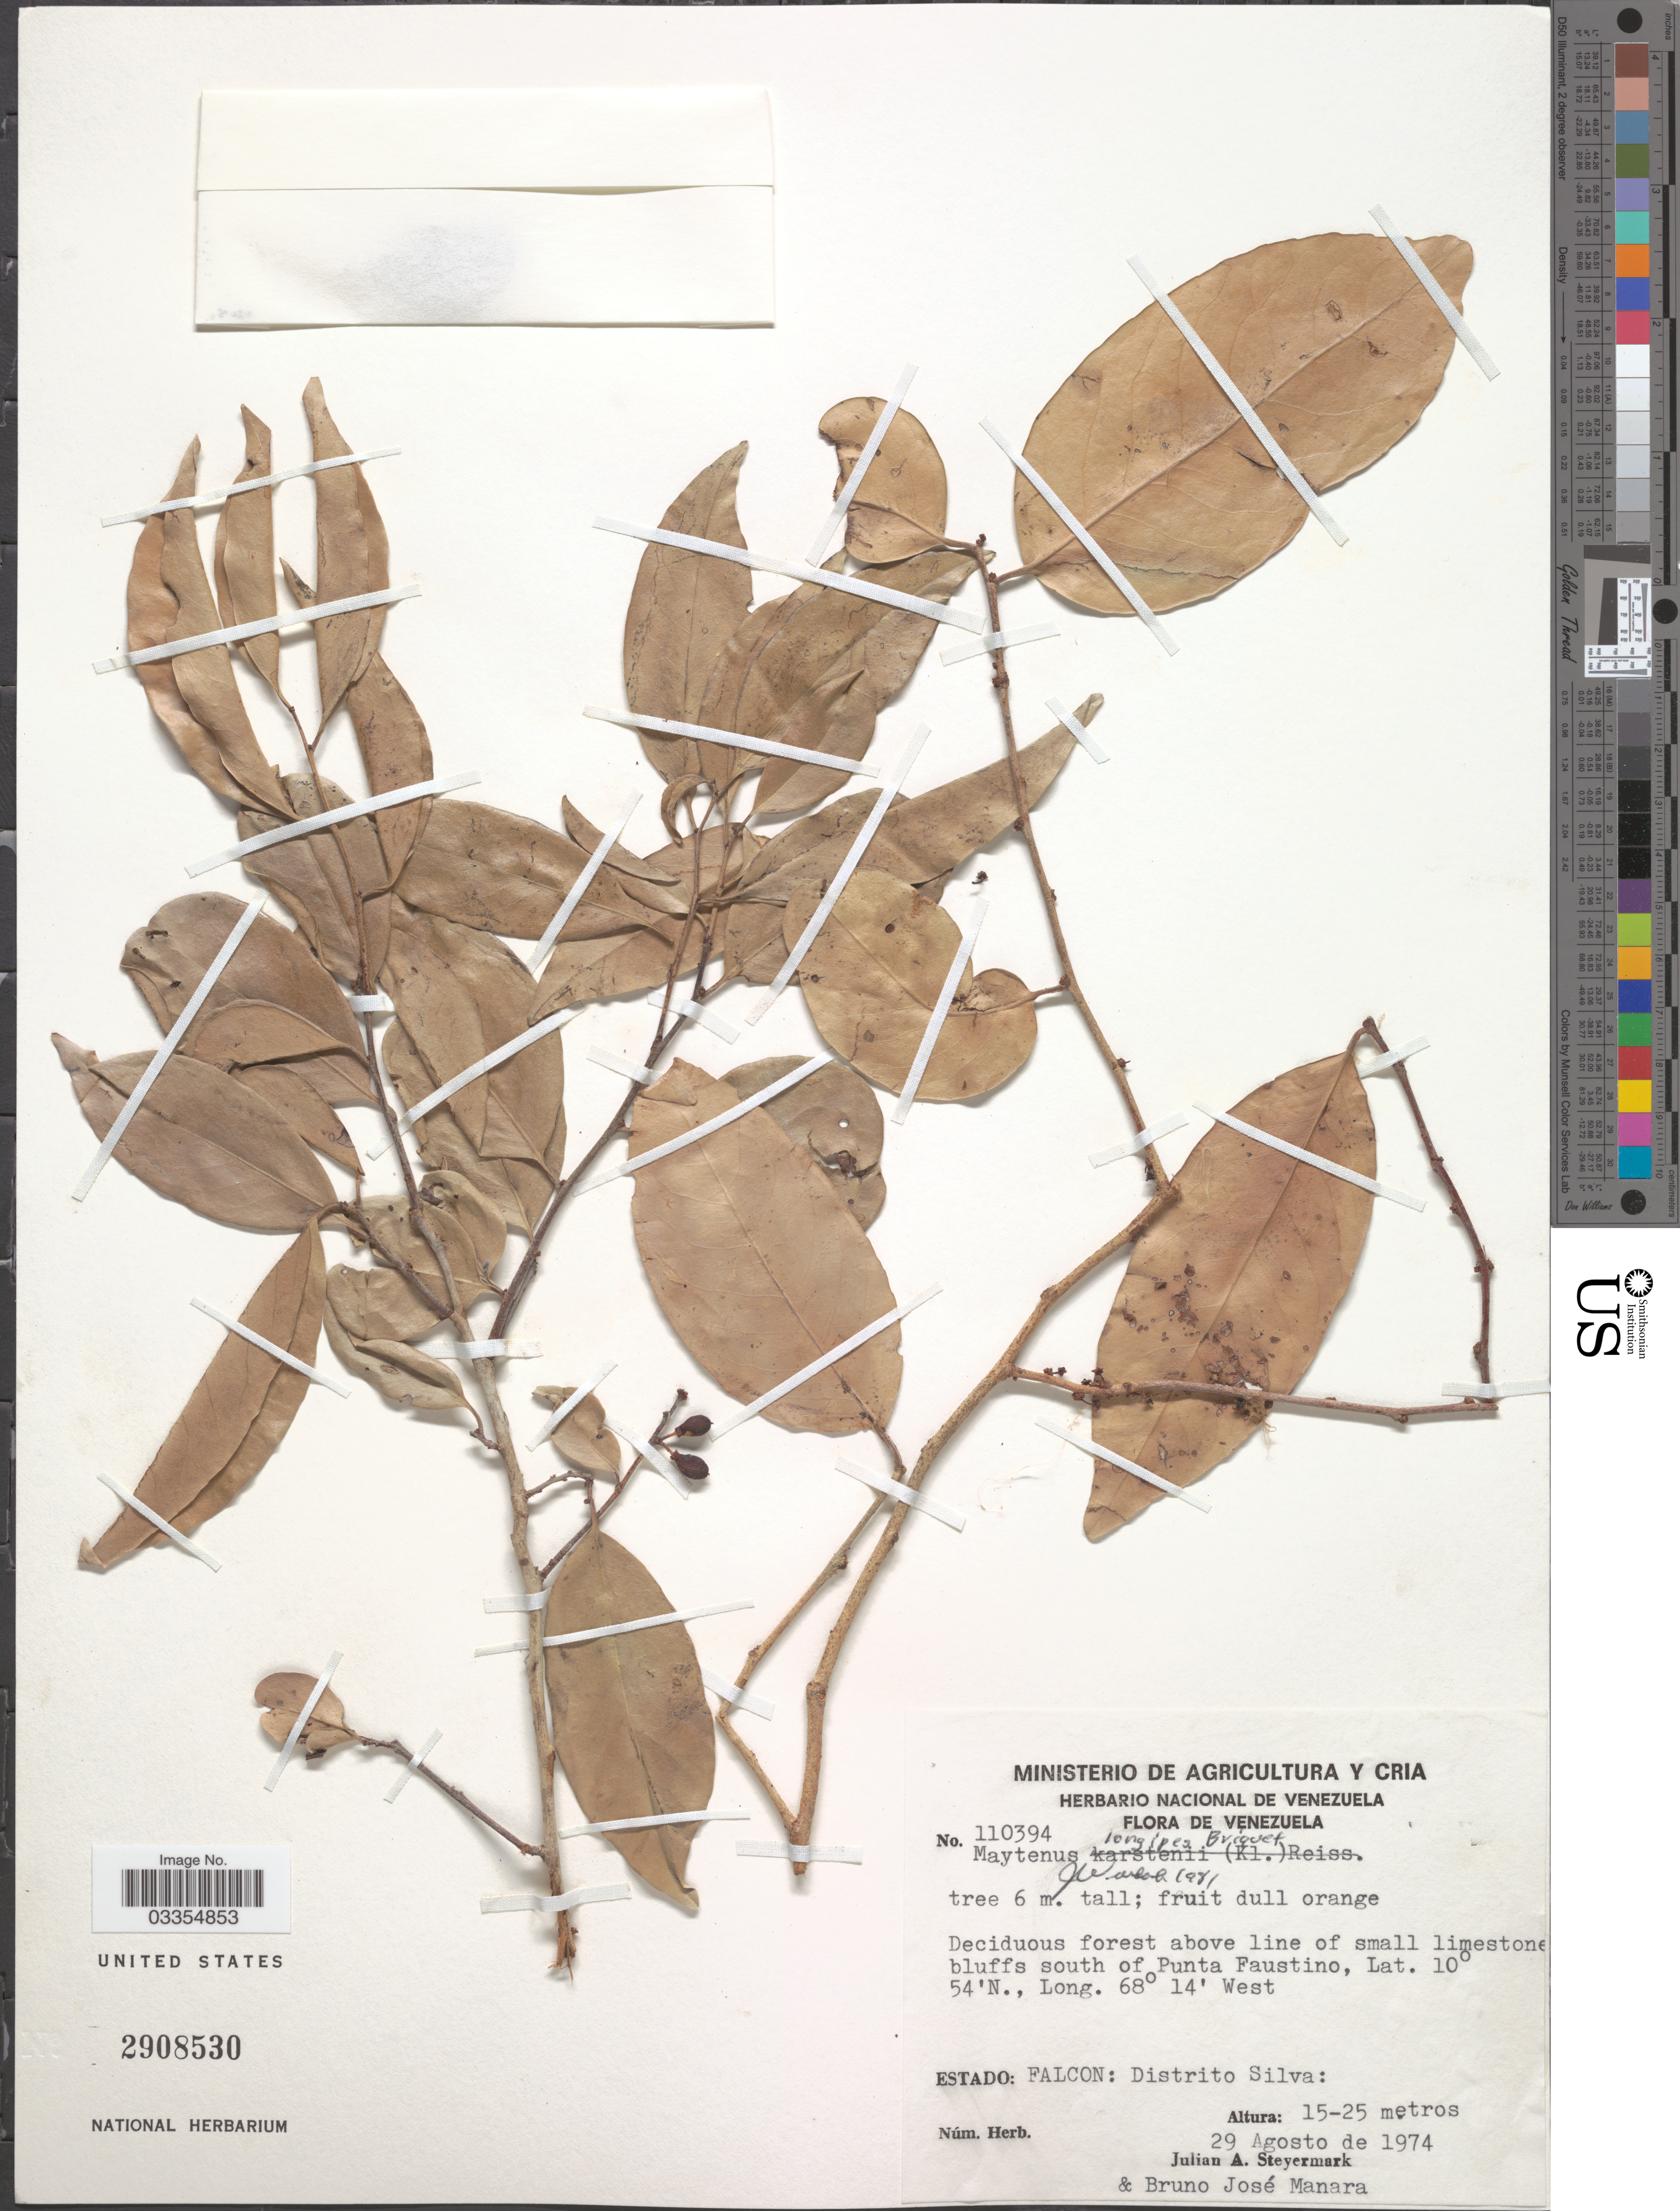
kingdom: Plantae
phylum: Tracheophyta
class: Magnoliopsida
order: Celastrales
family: Celastraceae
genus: Maytenus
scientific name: Maytenus longipes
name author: Briq.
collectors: J. Steyermark & B. Manara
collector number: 110394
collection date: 1974-08-29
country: Venezuela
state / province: Falcón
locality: Deciduous forest above line of small limestone bluffs south of Punta Faustino. Distrito Silva.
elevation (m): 15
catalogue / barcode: US 2908530